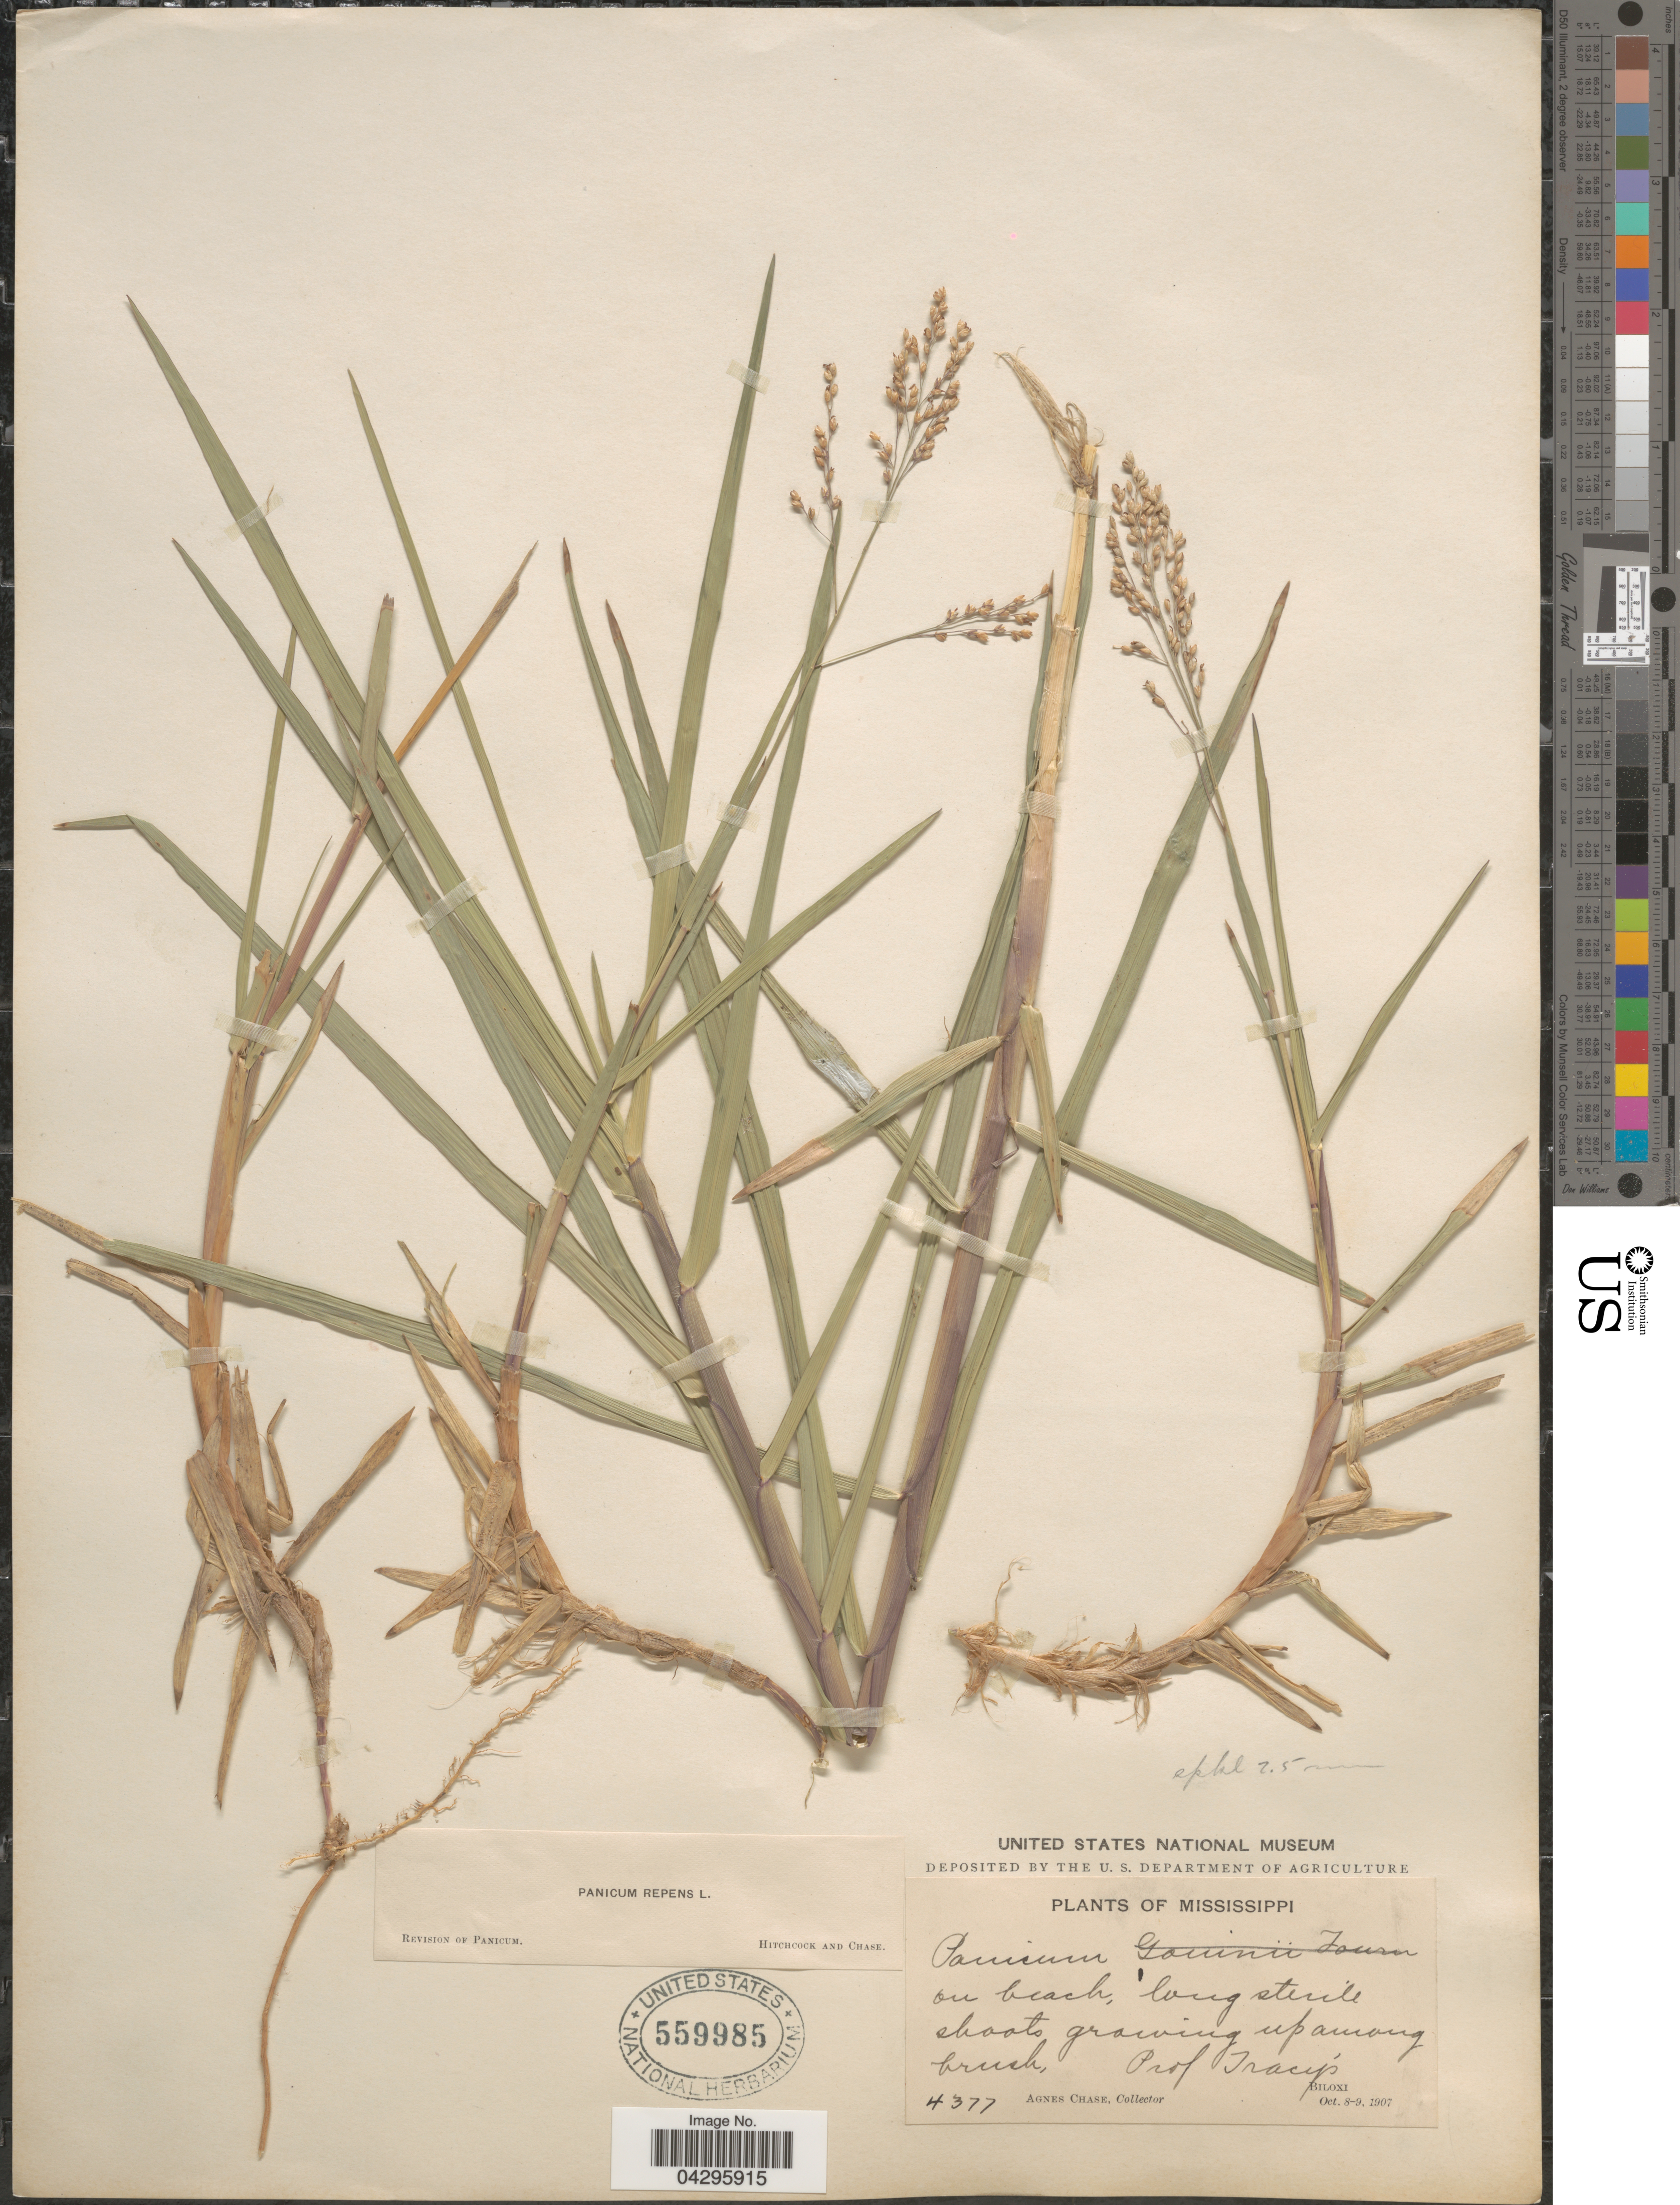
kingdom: Plantae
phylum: Tracheophyta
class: Liliopsida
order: Poales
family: Poaceae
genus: Panicum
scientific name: Panicum repens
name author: L.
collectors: A. Chase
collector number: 4377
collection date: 1907-10-08/1907-10-09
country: United States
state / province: Mississippi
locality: Prof Tracy's Biloxi.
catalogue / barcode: US 559985